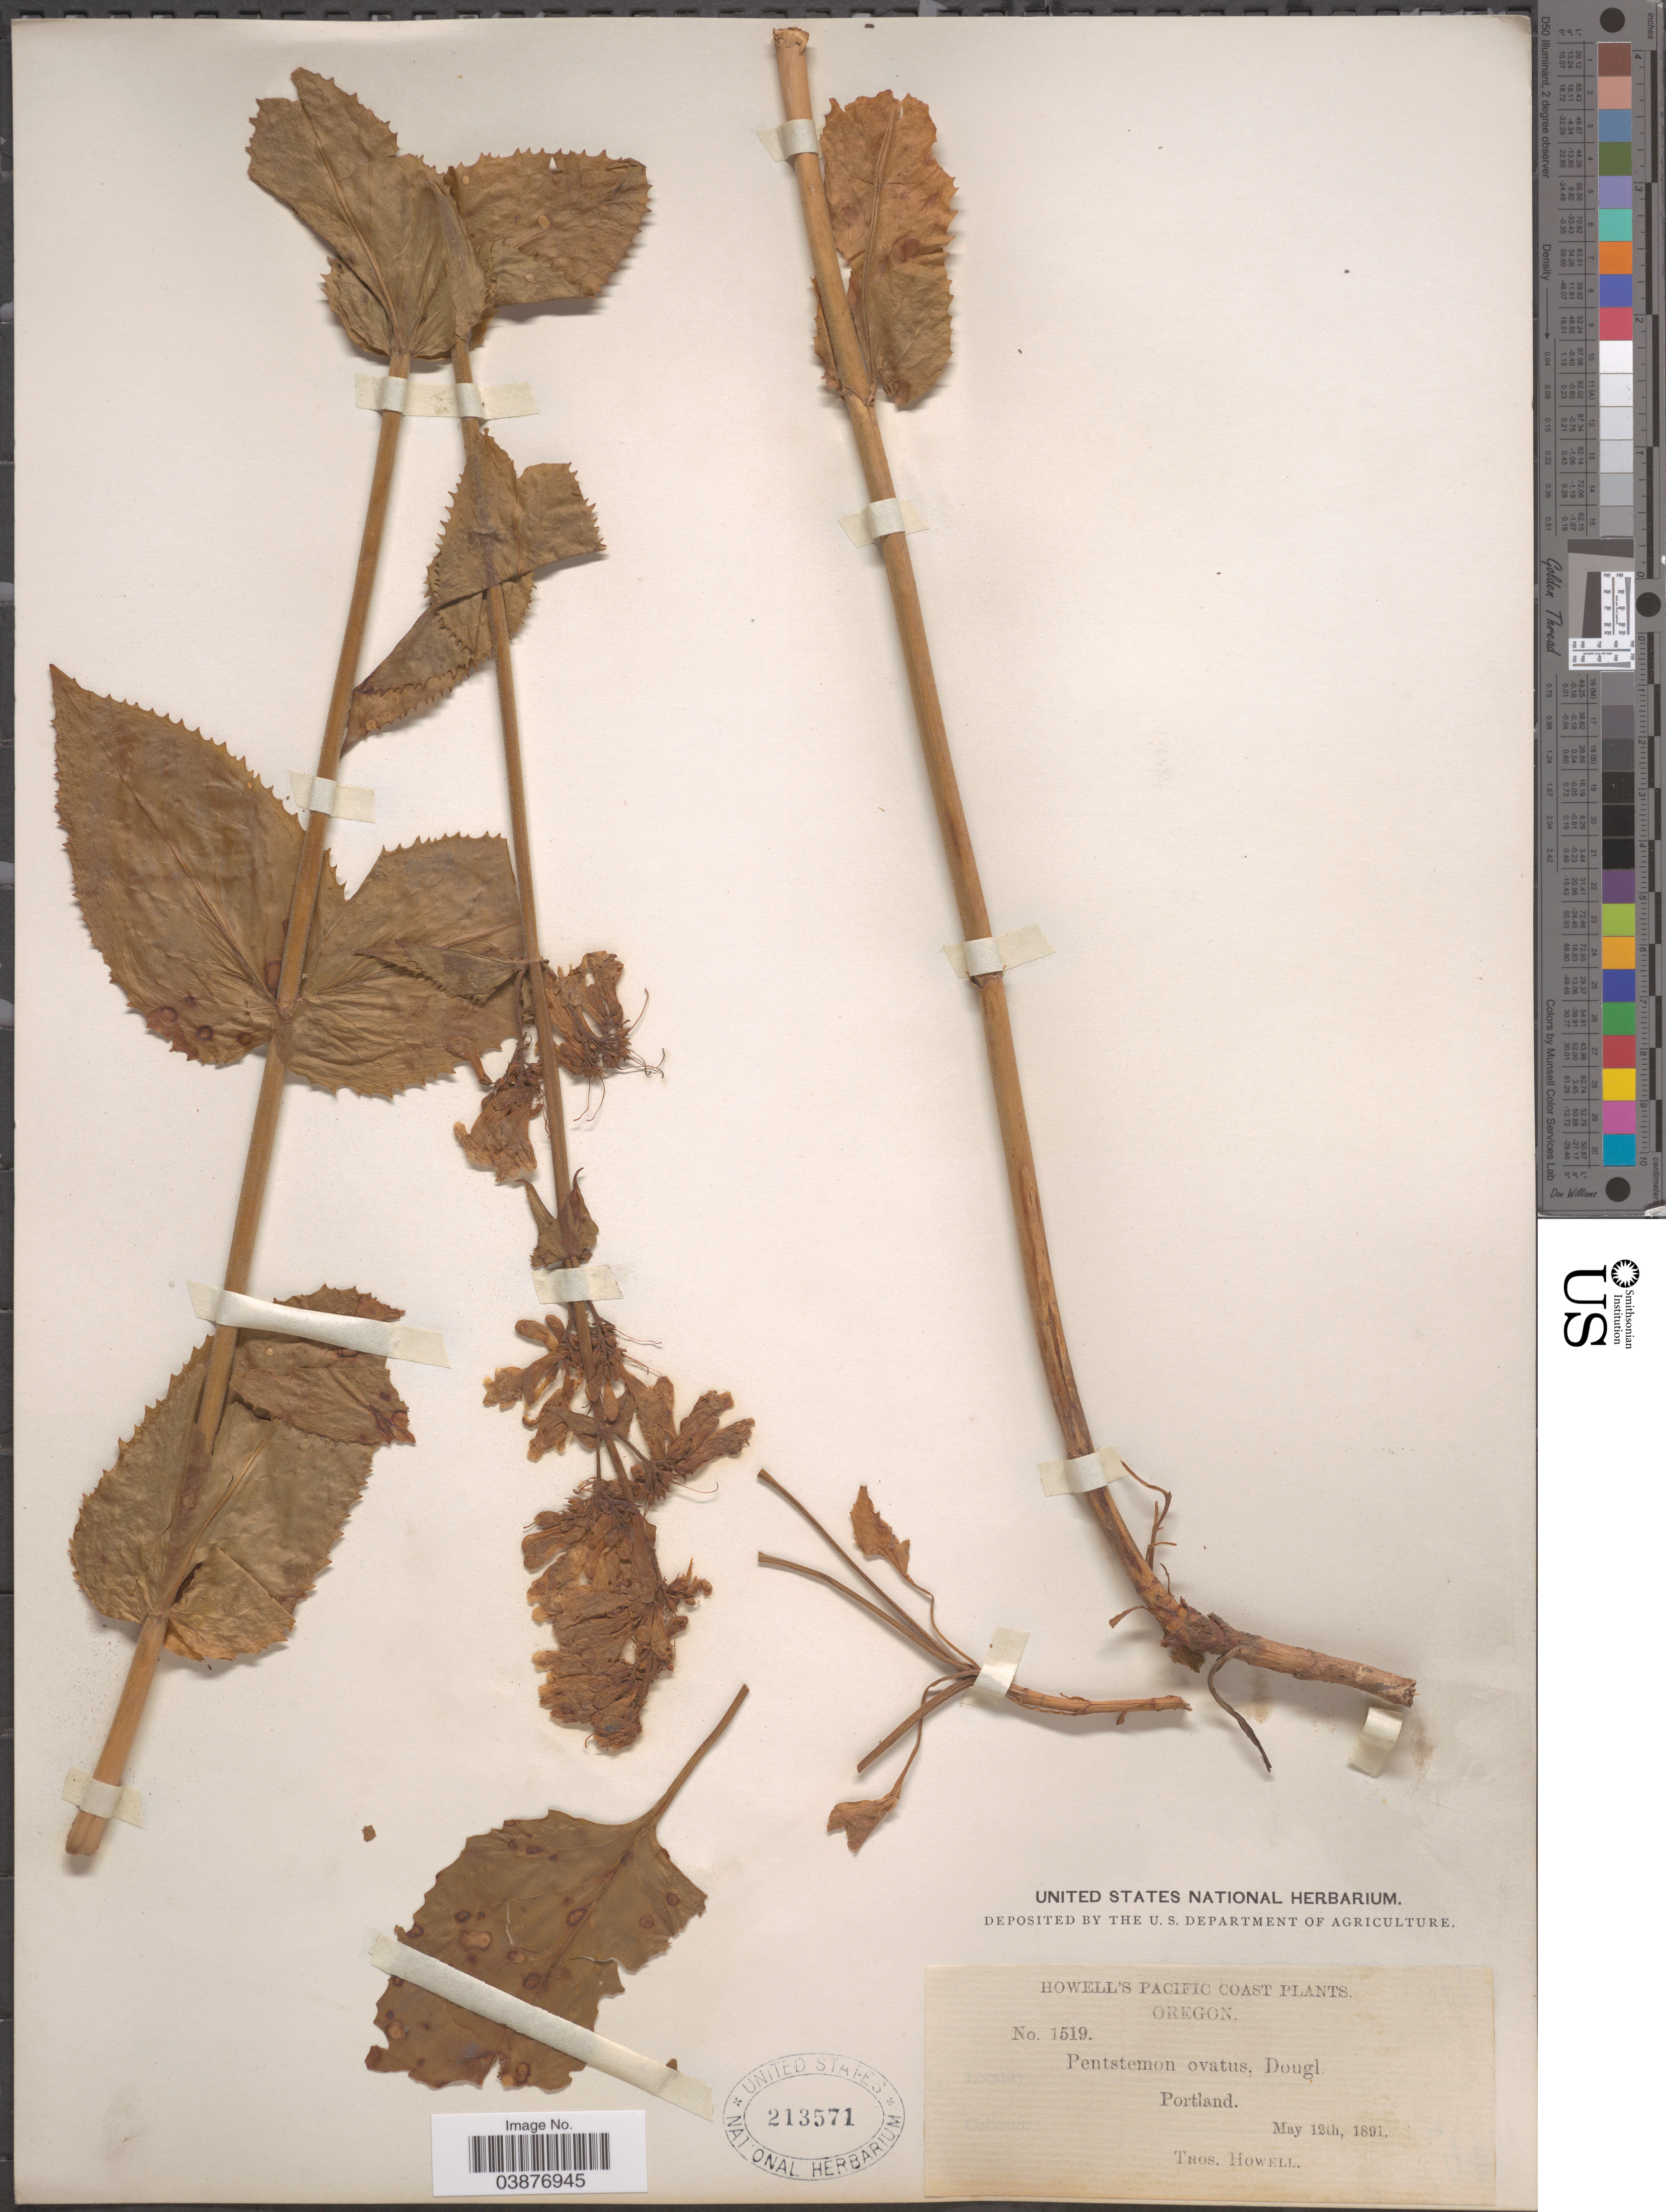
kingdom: Plantae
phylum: Tracheophyta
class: Magnoliopsida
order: Lamiales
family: Plantaginaceae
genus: Penstemon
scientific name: Penstemon ovatus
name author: Douglas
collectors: T. Howell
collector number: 1519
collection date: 1891-05-12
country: United States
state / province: Oregon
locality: Pacific Coast. Portland.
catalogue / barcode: US 213571